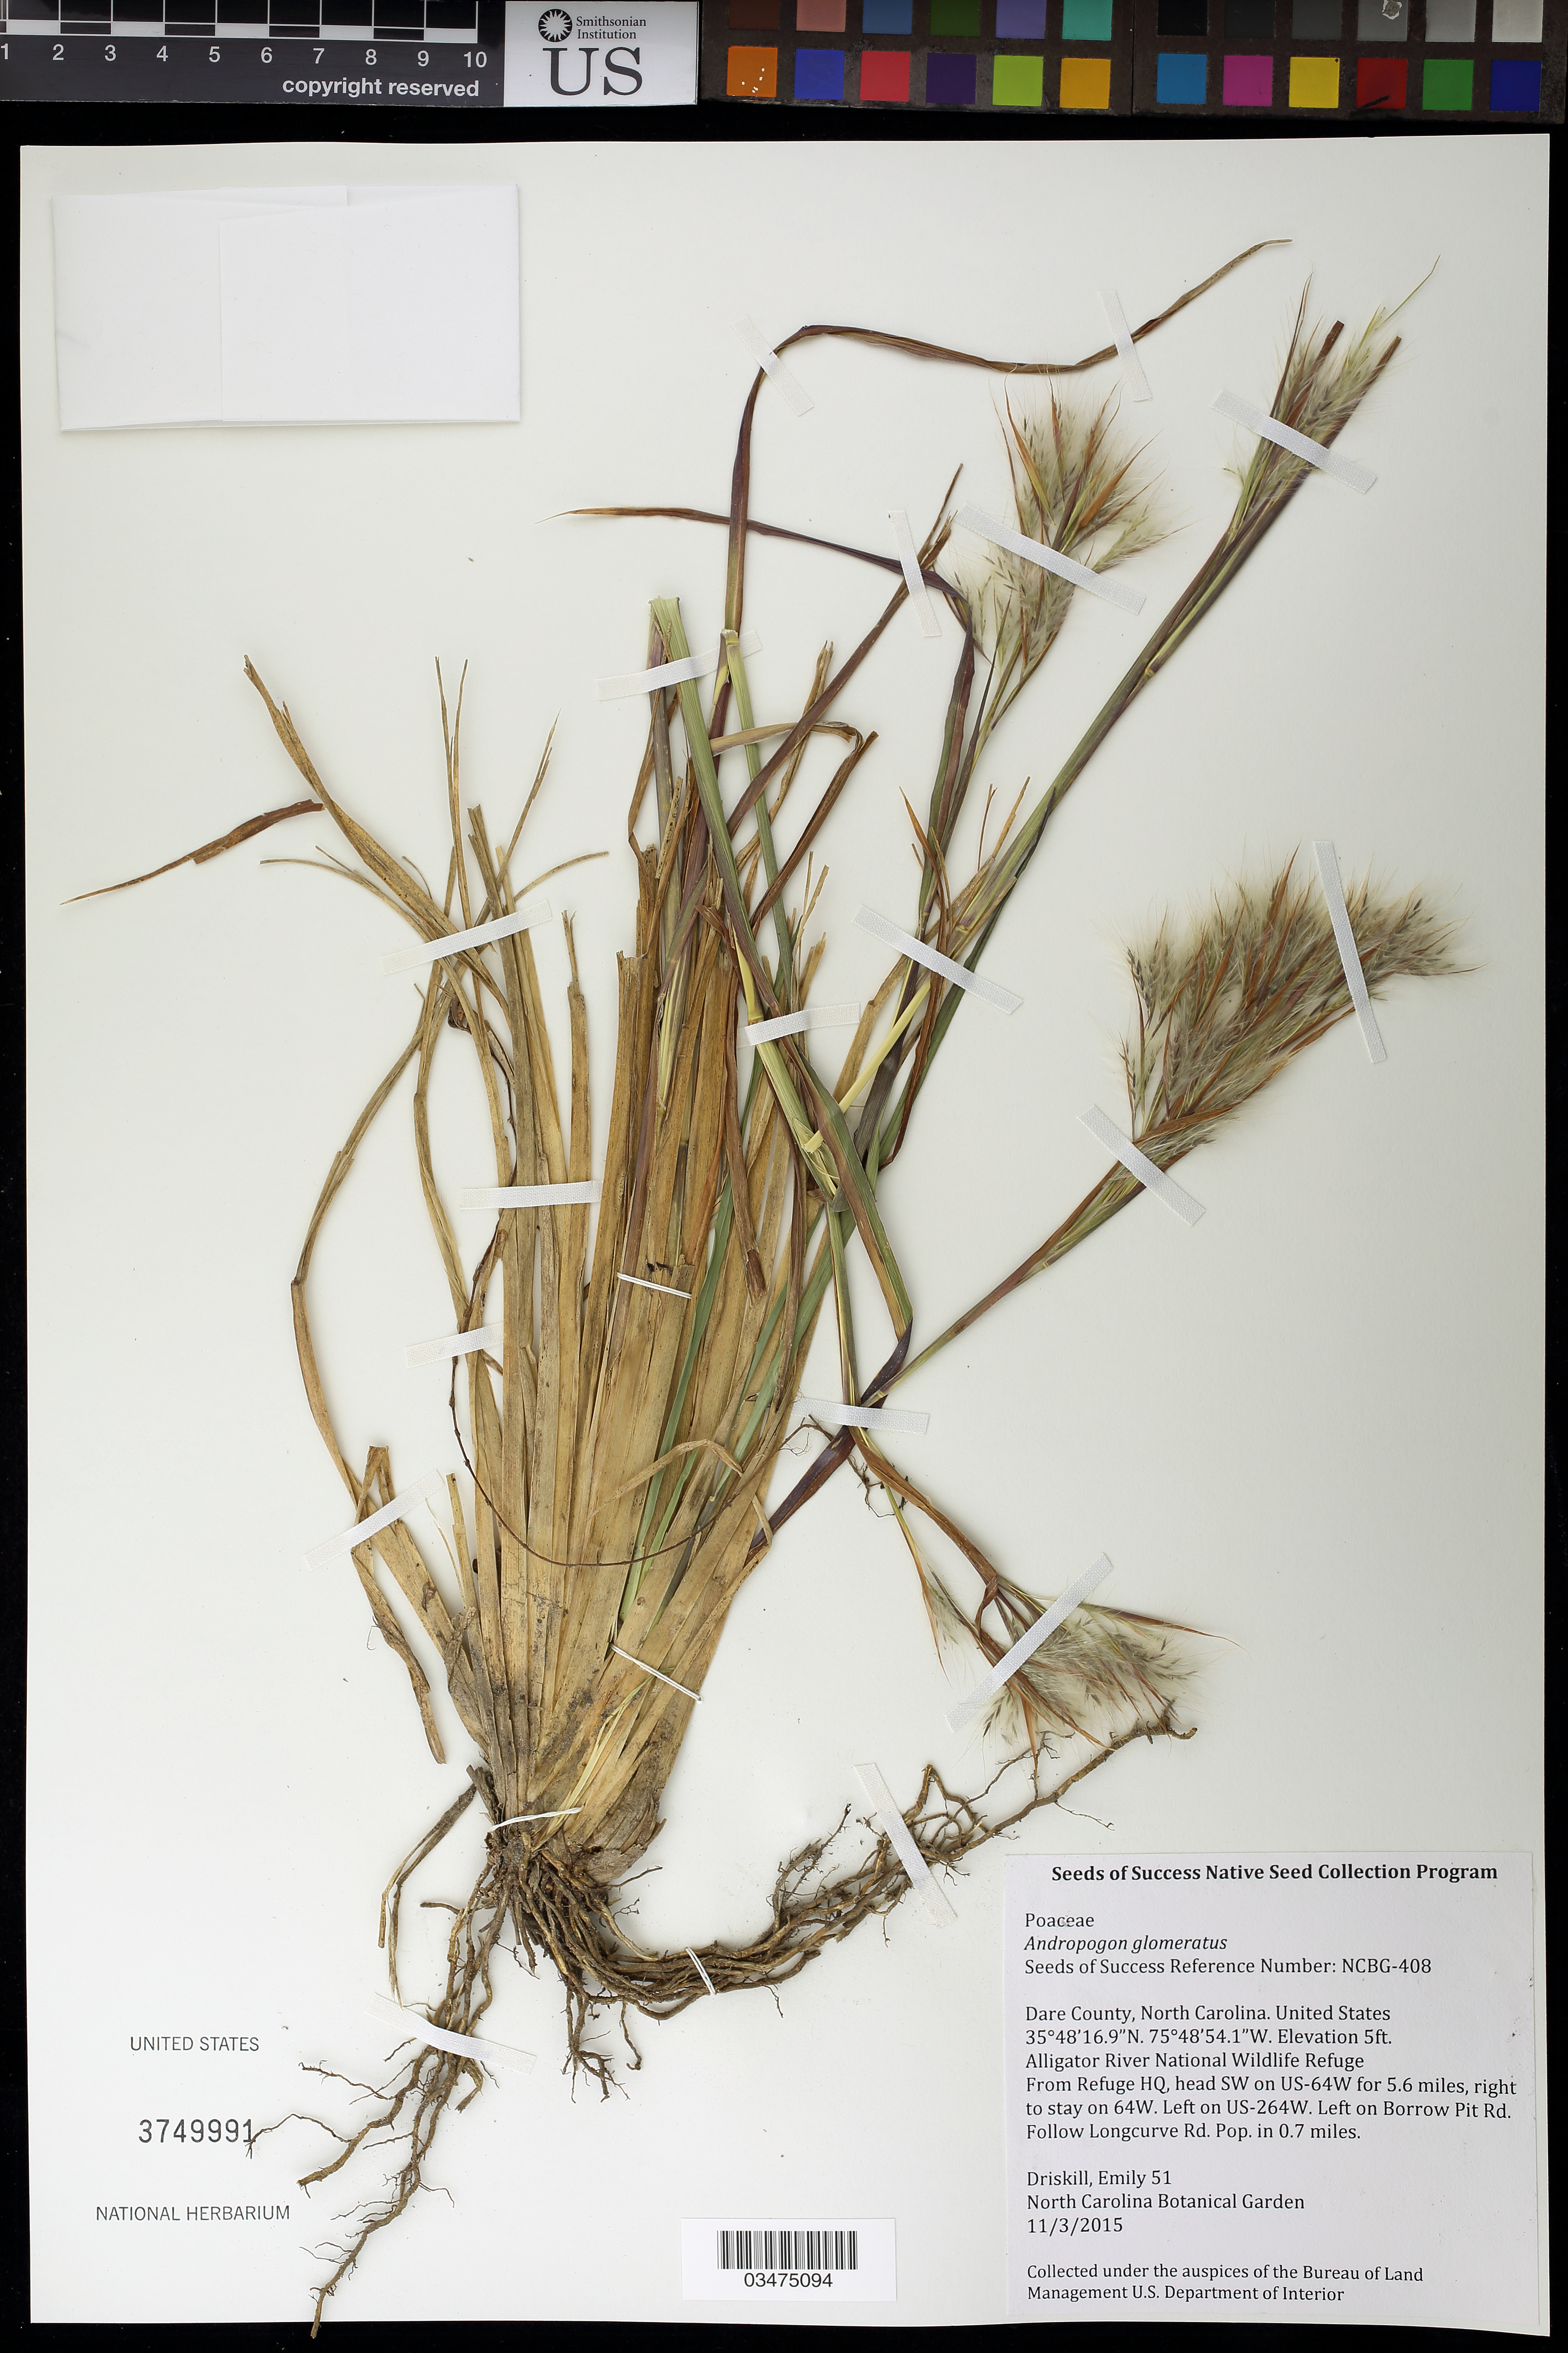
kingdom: Plantae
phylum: Tracheophyta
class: Liliopsida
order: Poales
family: Poaceae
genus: Andropogon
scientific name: Andropogon glomeratus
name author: (Walter) Britton et al.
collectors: E. Driskill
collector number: NCBG-408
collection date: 2015-11-03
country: United States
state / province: North Carolina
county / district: Dare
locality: Alligator River National Wildlife Refuge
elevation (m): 2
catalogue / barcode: US 3749991